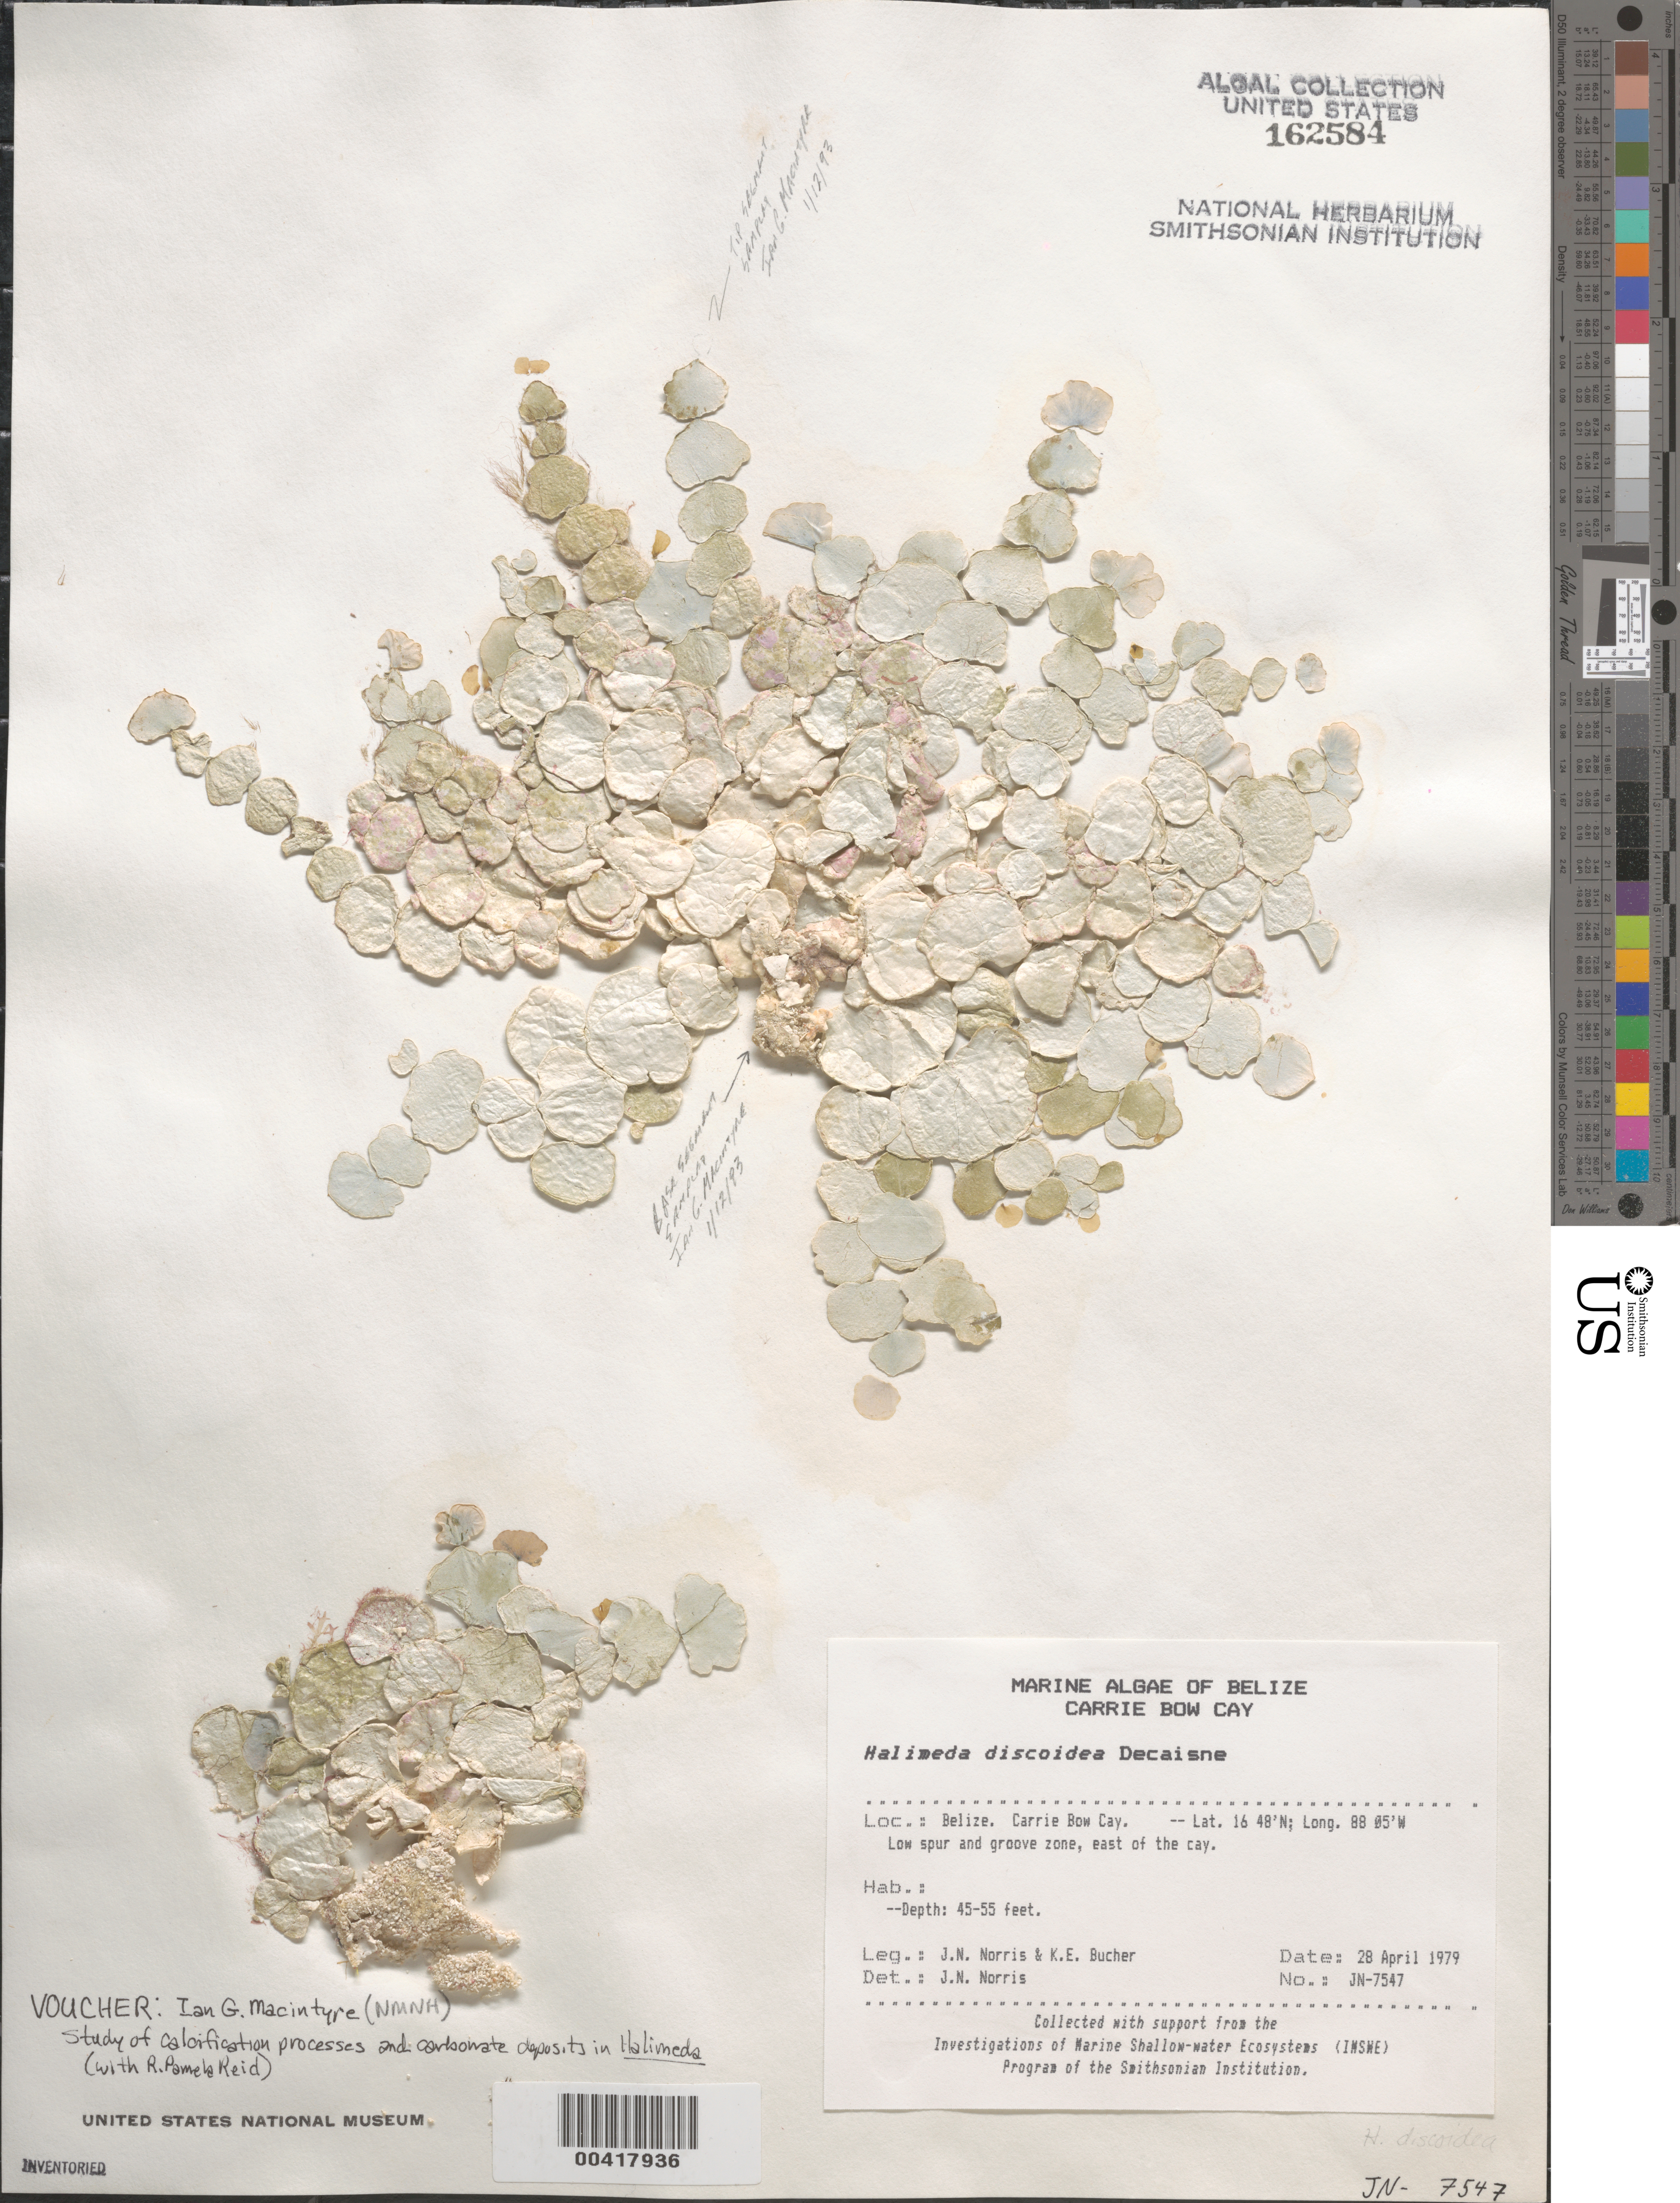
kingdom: Plantae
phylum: Chlorophyta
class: Ulvophyceae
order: Bryopsidales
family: Halimedaceae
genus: Halimeda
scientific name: Halimeda discoidea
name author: Decne.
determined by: Norris, James N.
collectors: J. N. Norris & K. E. Bucher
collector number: JN-7547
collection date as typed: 28 Apr 1979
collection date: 1979-04-28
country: Belize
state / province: Stann Creek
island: Carrie Bow Cay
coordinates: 16 48'N, 88 05'W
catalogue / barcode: US 162584